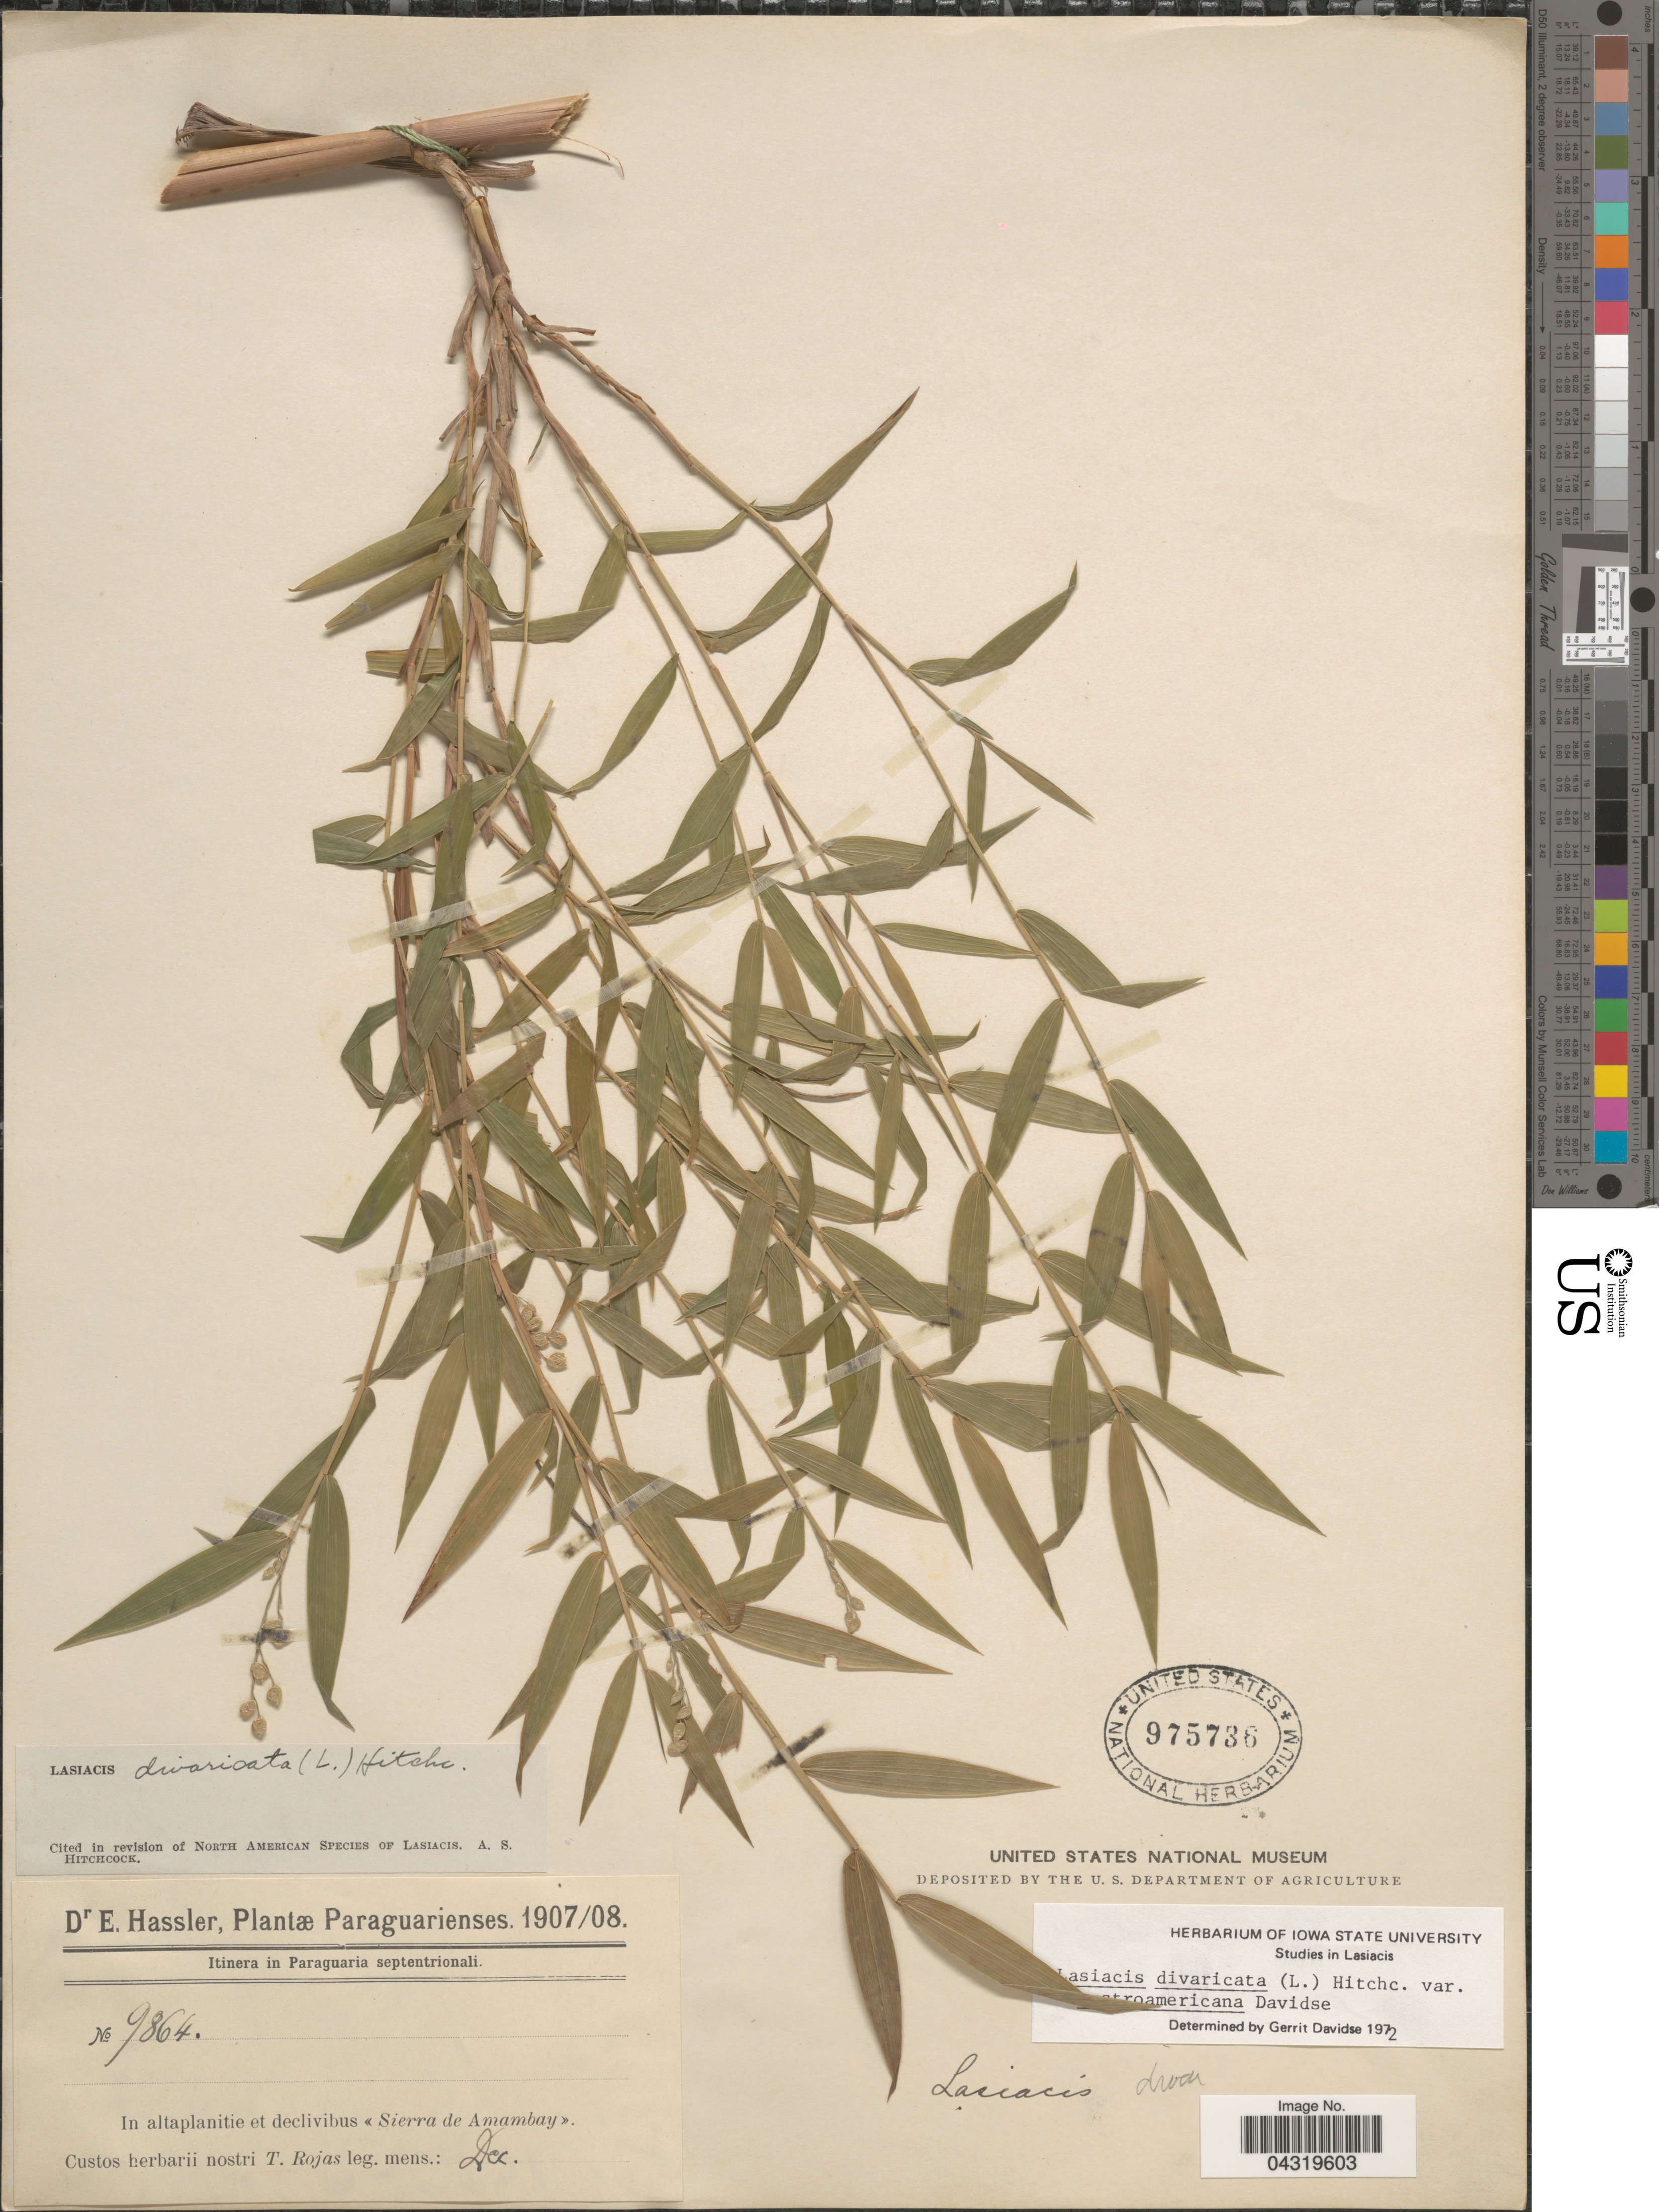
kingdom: Plantae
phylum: Tracheophyta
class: Liliopsida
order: Poales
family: Poaceae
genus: Lasiacis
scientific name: Lasiacis divaricata var. austroamericana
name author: Davidse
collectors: T. Rojas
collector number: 9864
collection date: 1907-12/1908-12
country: Paraguay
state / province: Amambay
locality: Paraguaria septentrionali. In altaplanitie et declivibus «Sierra de Amambay».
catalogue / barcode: US 975736